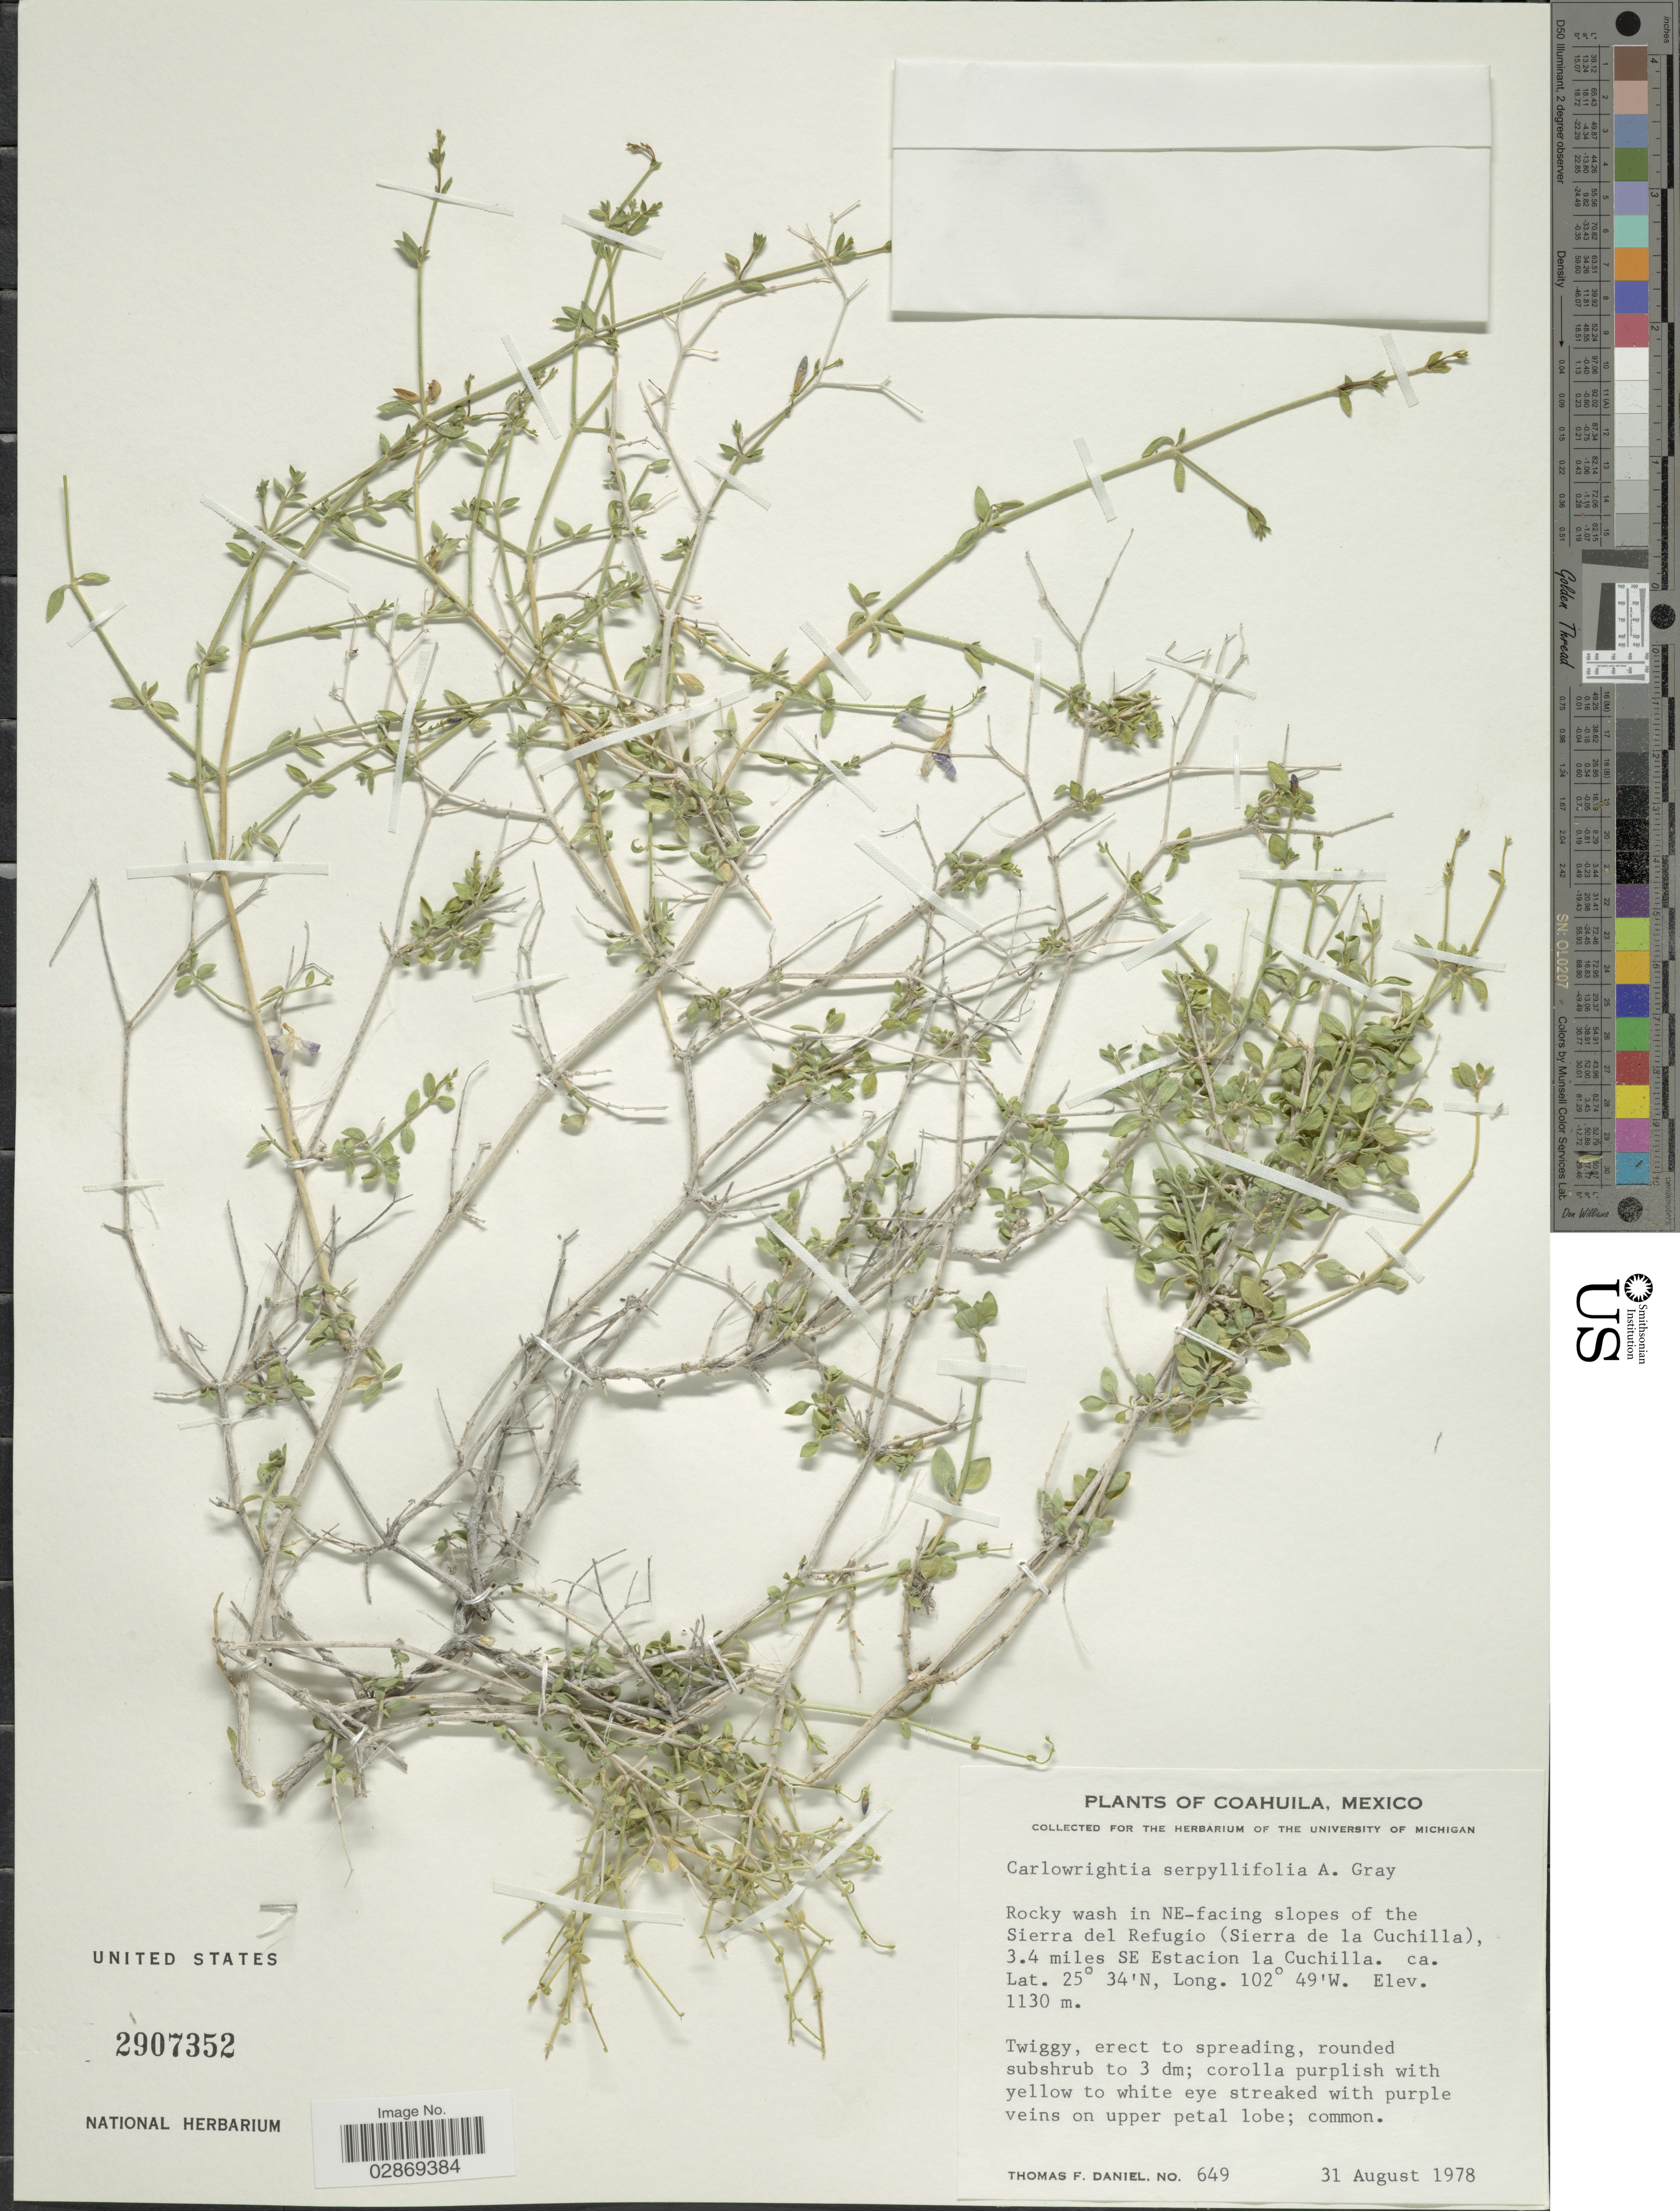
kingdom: Plantae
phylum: Tracheophyta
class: Magnoliopsida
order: Lamiales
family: Acanthaceae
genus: Carlowrightia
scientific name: Carlowrightia serpyllifolia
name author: A. Gray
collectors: T. F. Daniel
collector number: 649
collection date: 1978-08-31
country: Mexico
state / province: Coahuila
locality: Rocky wash in NE-facing slopes of the Sierra del Refugio (Sierra de la Cuchilla), 3.4 miles SE Estacion la Cuchilla.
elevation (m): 1130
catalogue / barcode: US 2907352